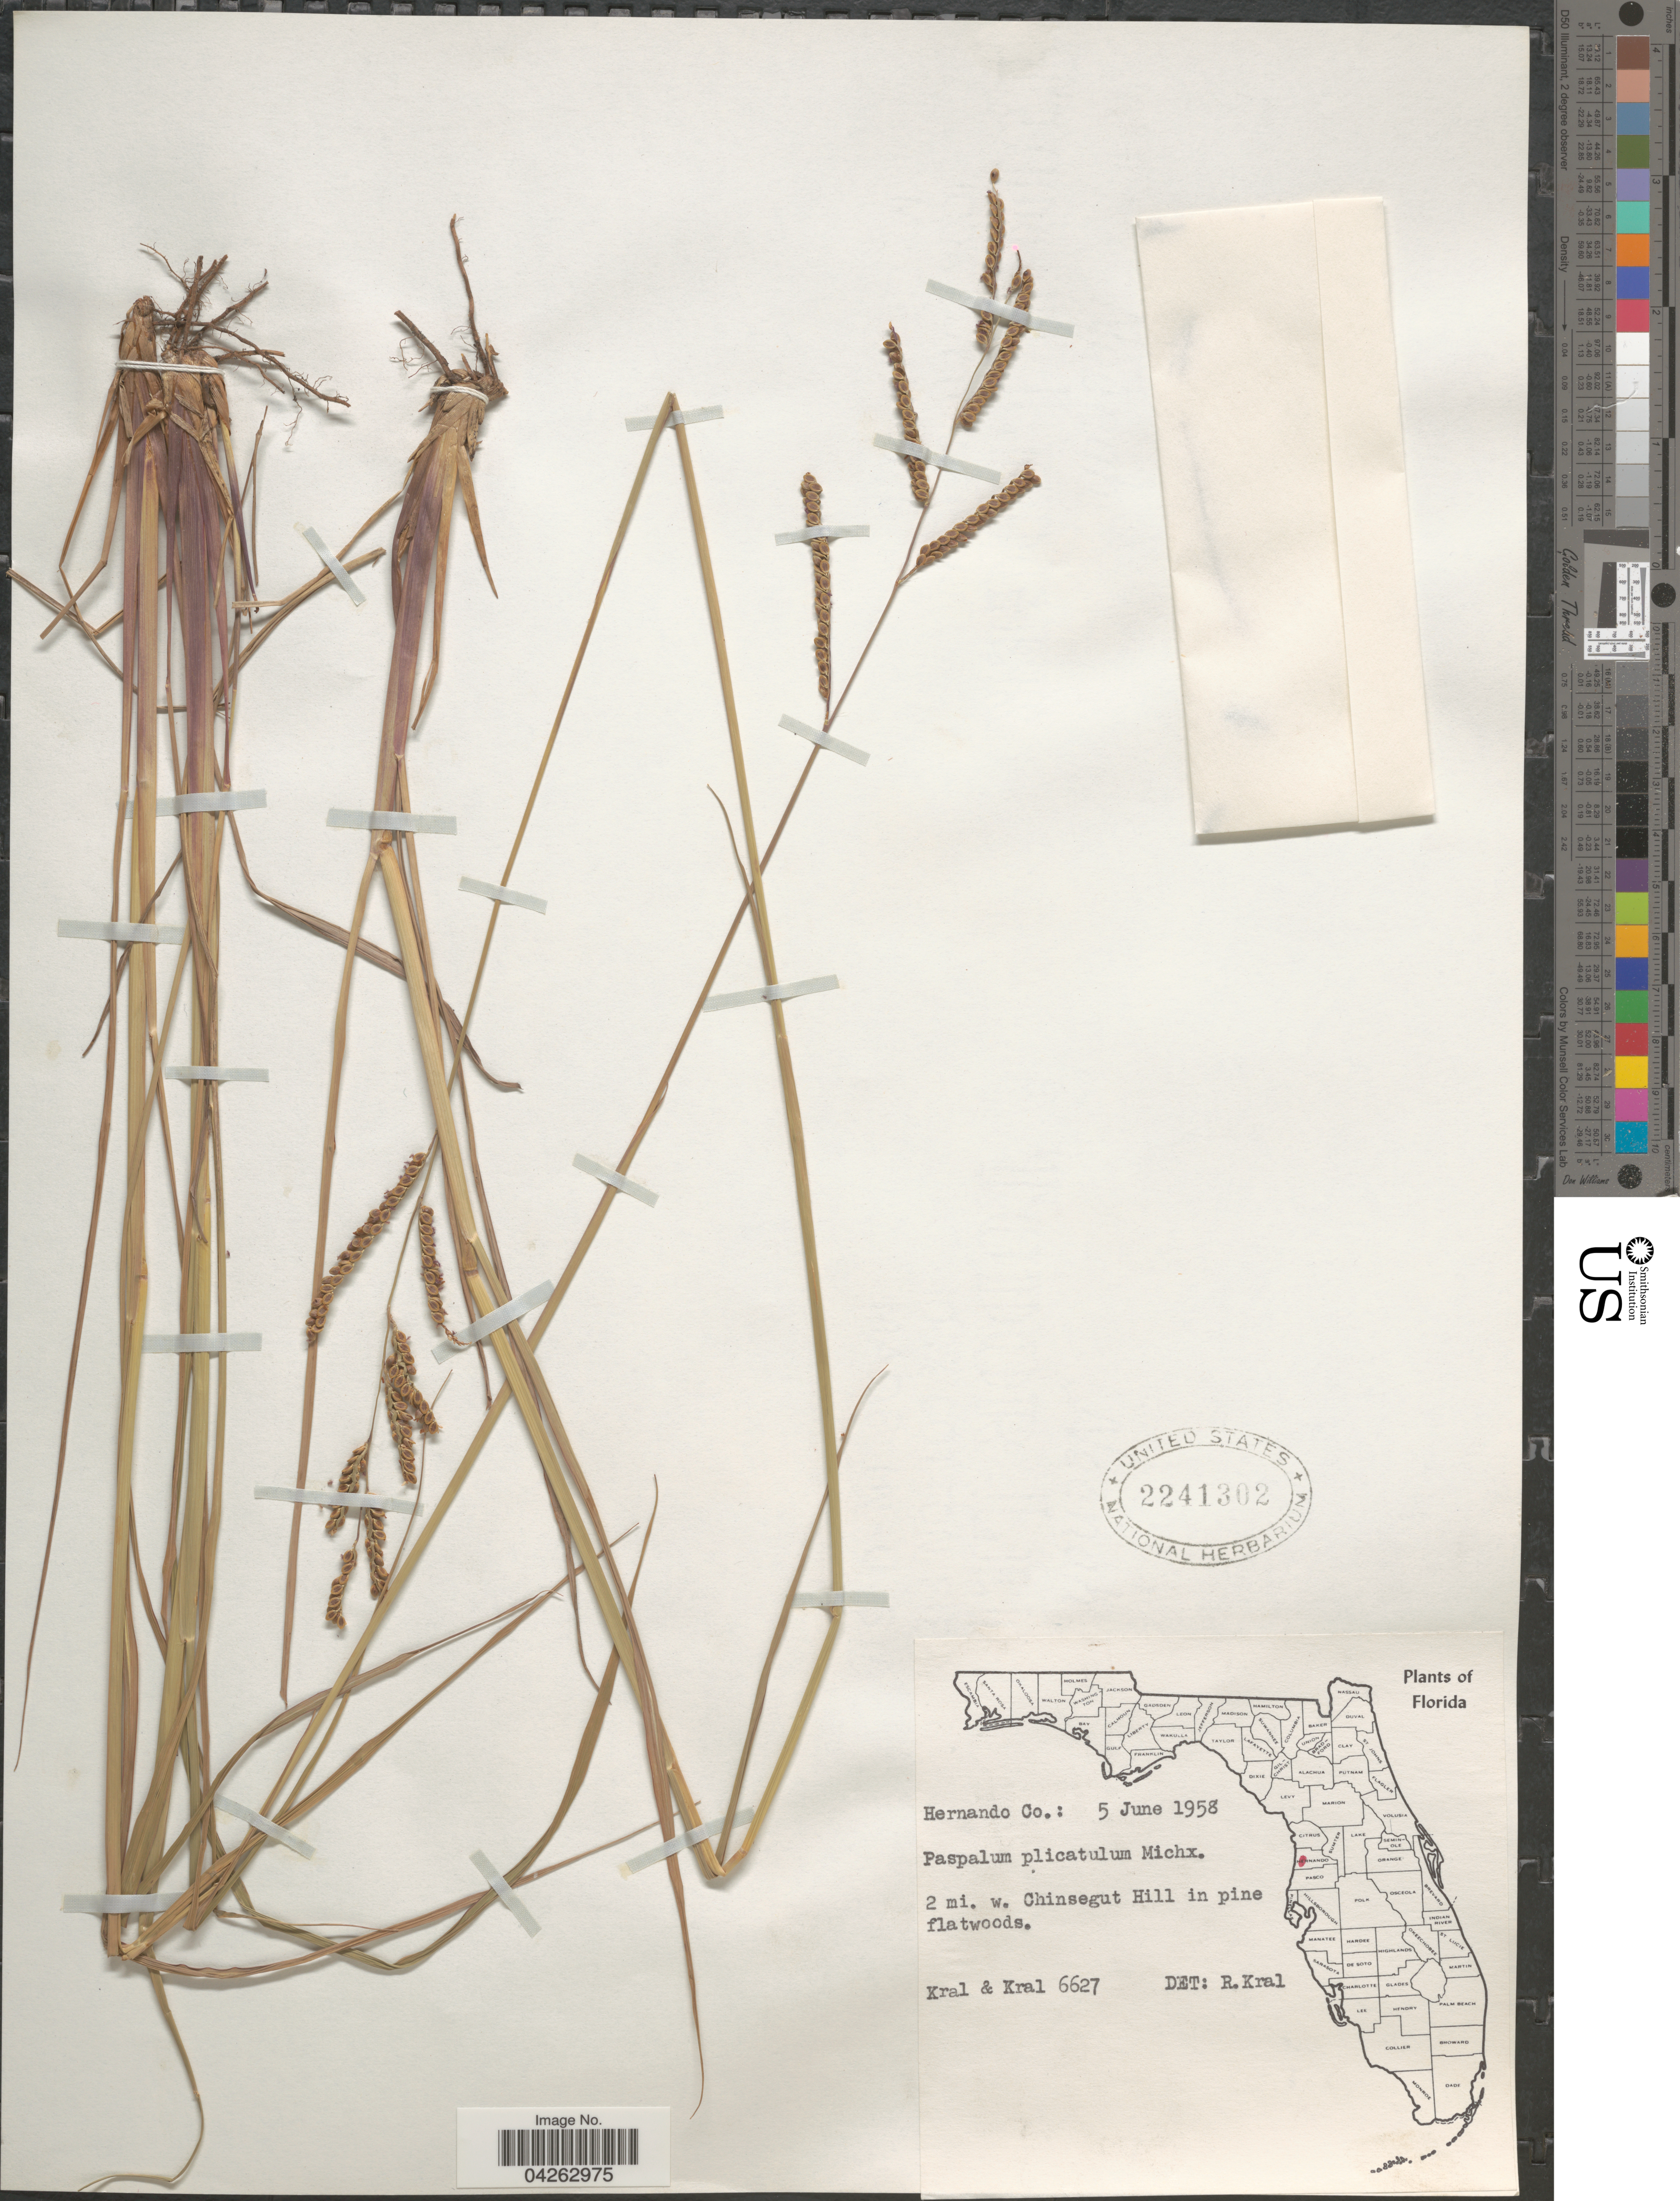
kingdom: Plantae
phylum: Tracheophyta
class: Liliopsida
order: Poales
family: Poaceae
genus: Paspalum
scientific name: Paspalum plicatulum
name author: Michx.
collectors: -- Kral & -- Kral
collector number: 6627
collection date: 1958-06-05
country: United States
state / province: Florida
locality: Hernando Co. 2 mi. w. Chinsegut Hill.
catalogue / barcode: US 2241302